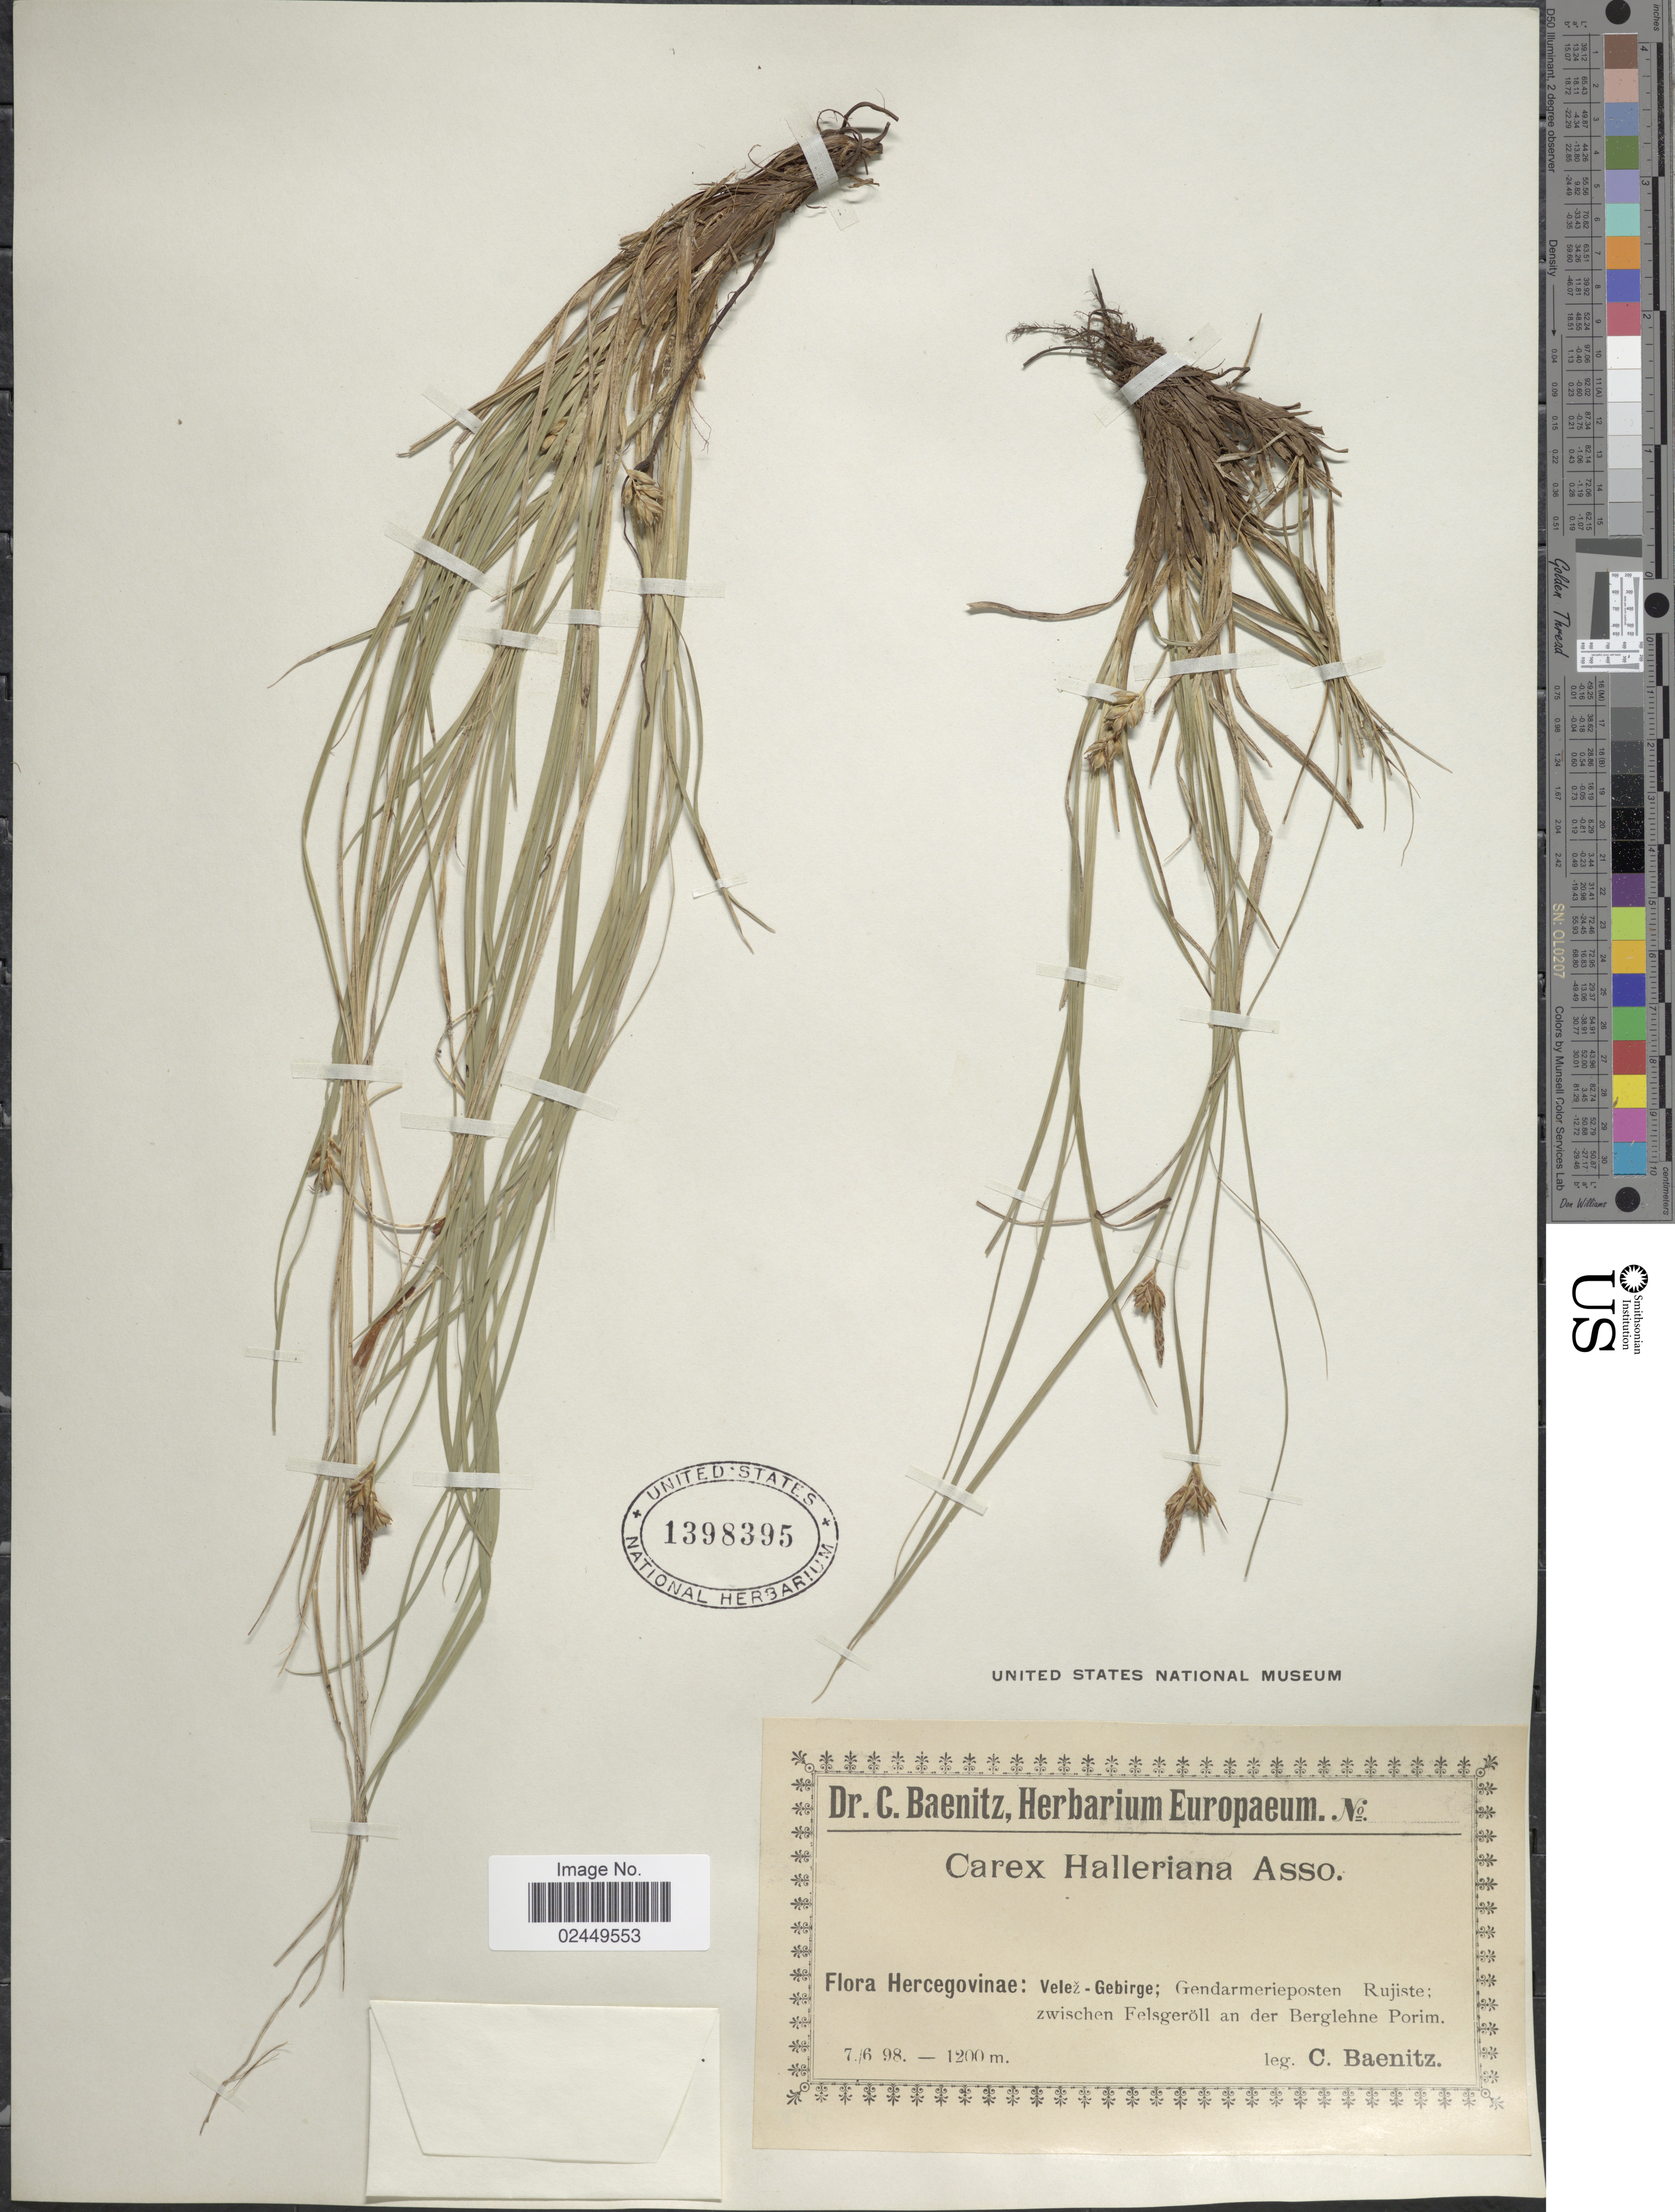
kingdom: Plantae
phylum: Tracheophyta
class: Liliopsida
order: Poales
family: Cyperaceae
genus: Carex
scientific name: Carex halleriana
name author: Asso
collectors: C. G. Baenitz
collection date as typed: Transcribed d/m/y: 7/6/98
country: Bosnia and Herzegovina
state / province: Srpska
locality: Hercegovniae: Velez-Gebirge; Gendarmerieposten Rujiste zwischen Felsgeroll an der Berglehne Porim.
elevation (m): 1200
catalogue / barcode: US 1398395